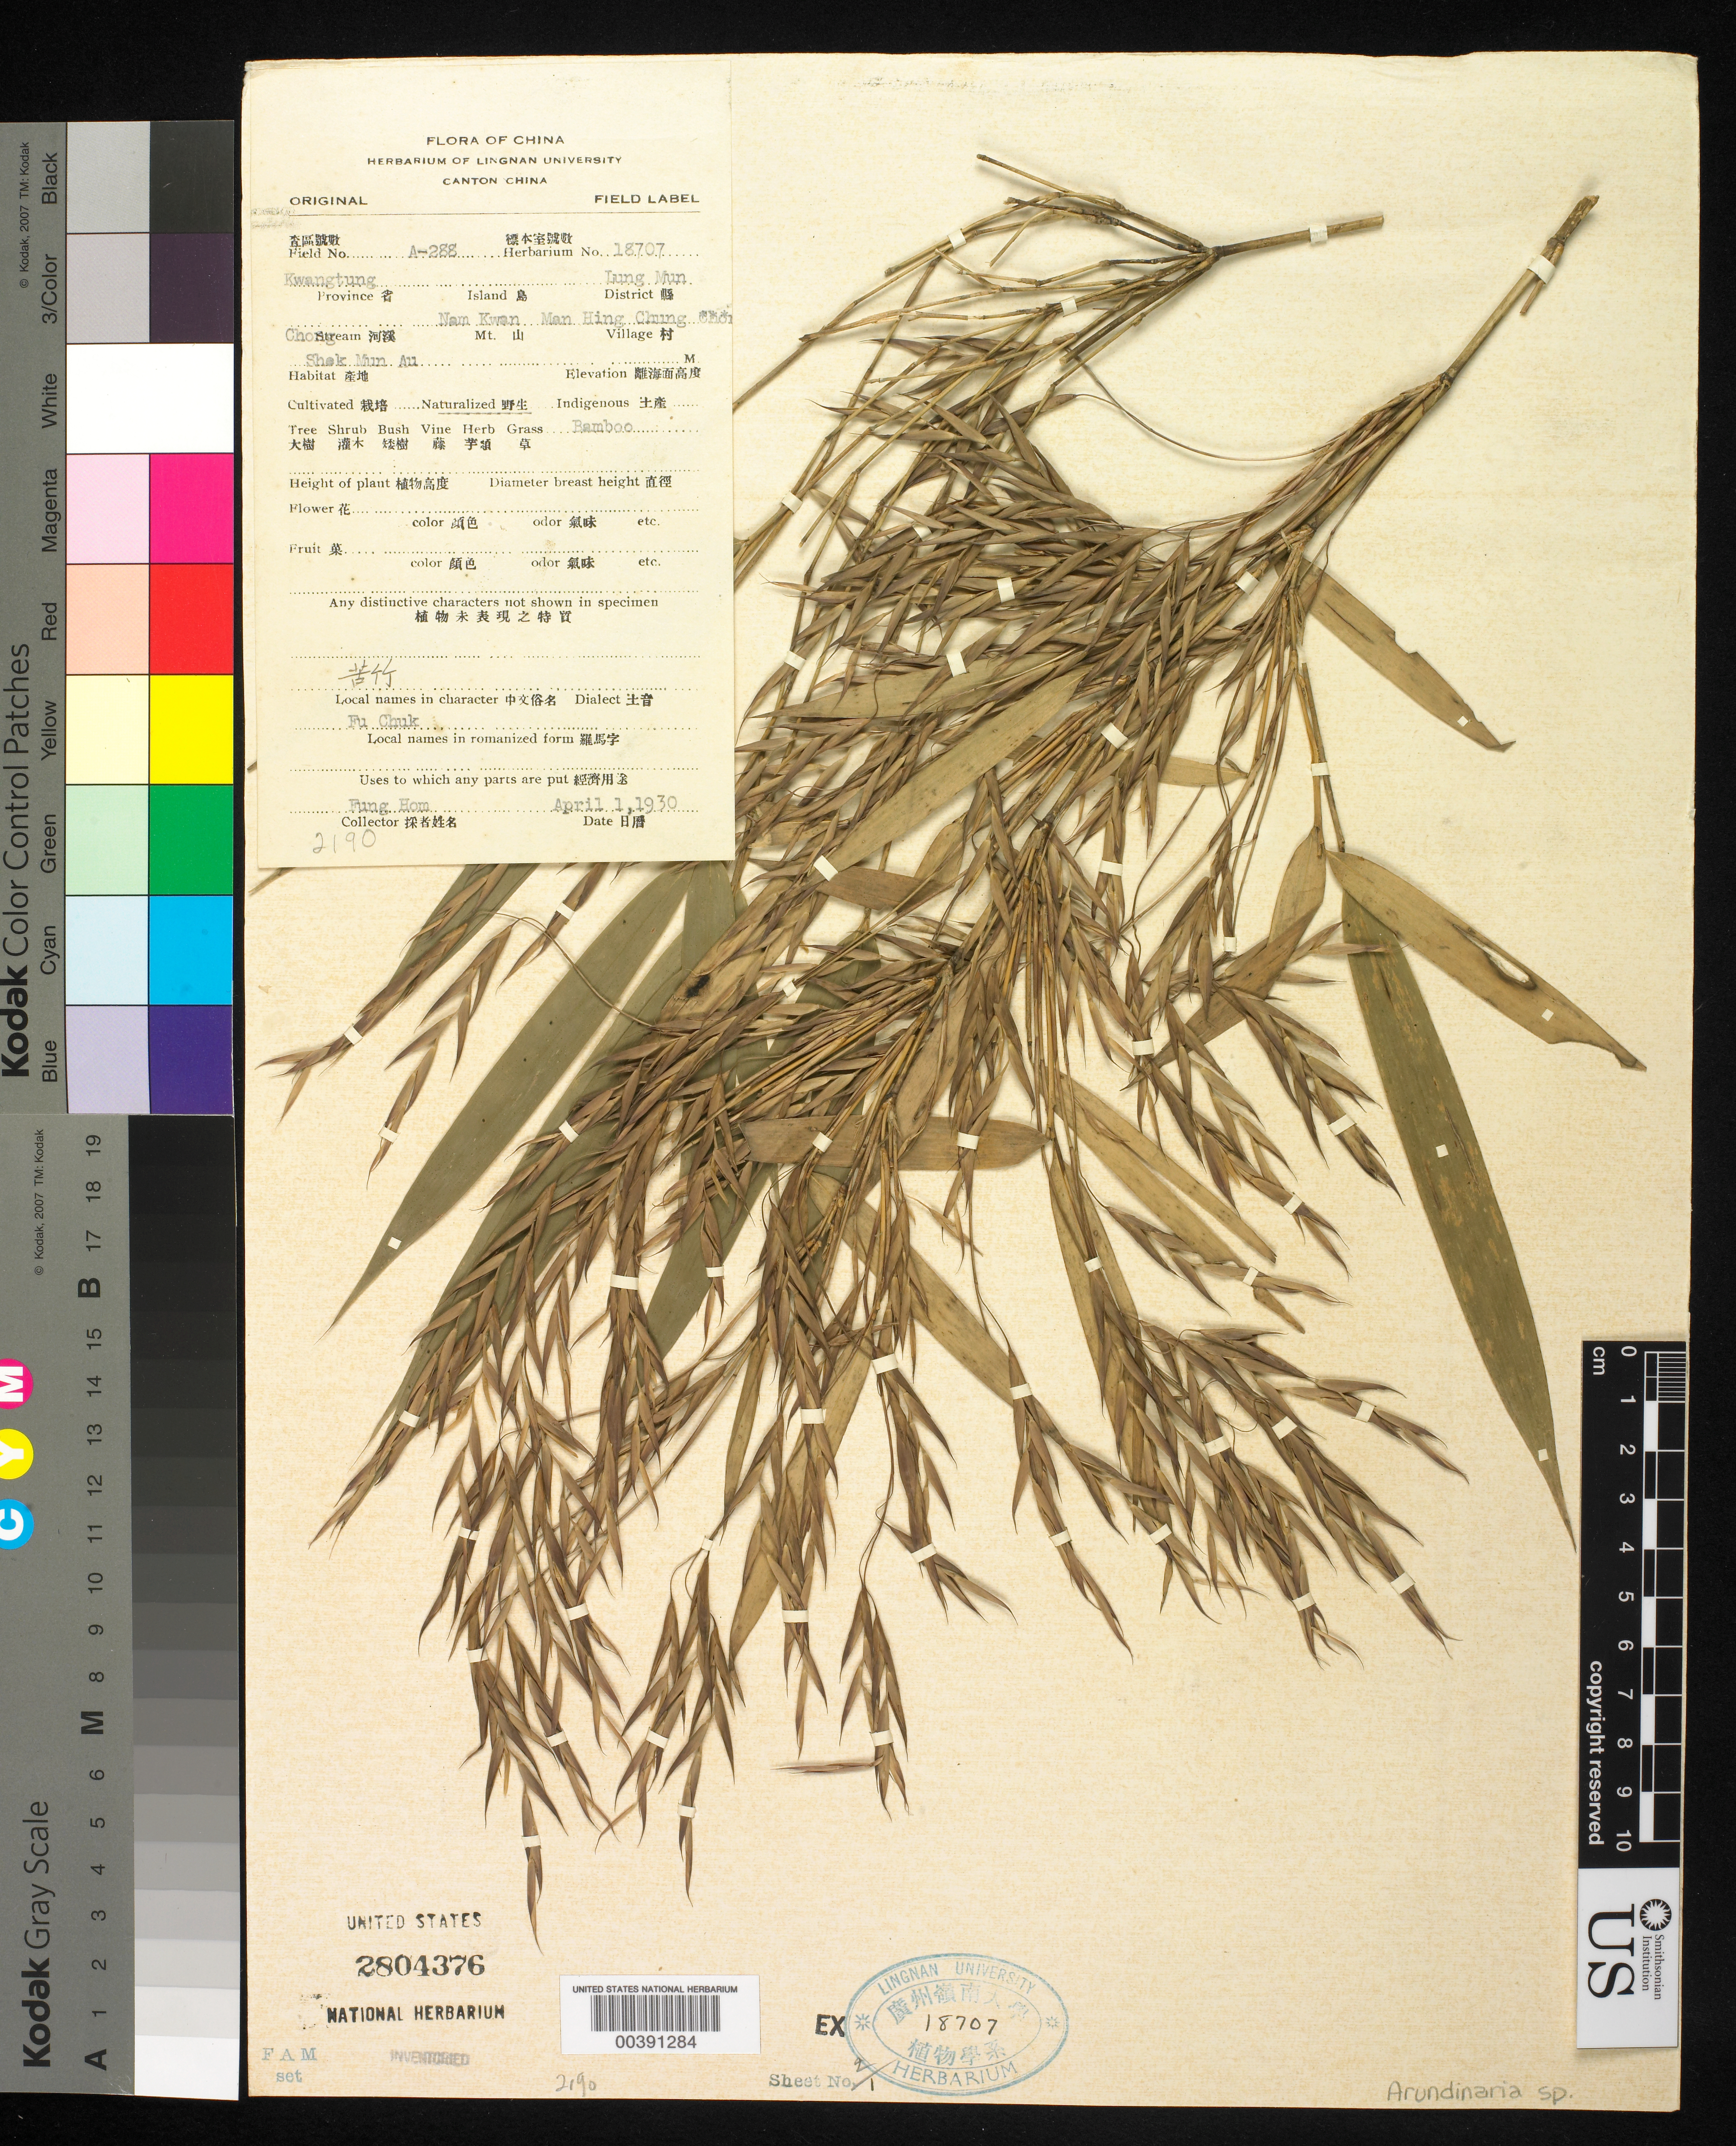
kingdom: Plantae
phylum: Tracheophyta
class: Liliopsida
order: Poales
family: Poaceae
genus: Arundinaria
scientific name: Arundinaria sp.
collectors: H. L. Fung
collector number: A-288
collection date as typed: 01 Apr 1930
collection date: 1930-04-01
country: China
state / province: Guangdong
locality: Lung Mun, Nam Kwan, Man Hing Chung Chon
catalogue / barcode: US 2804376